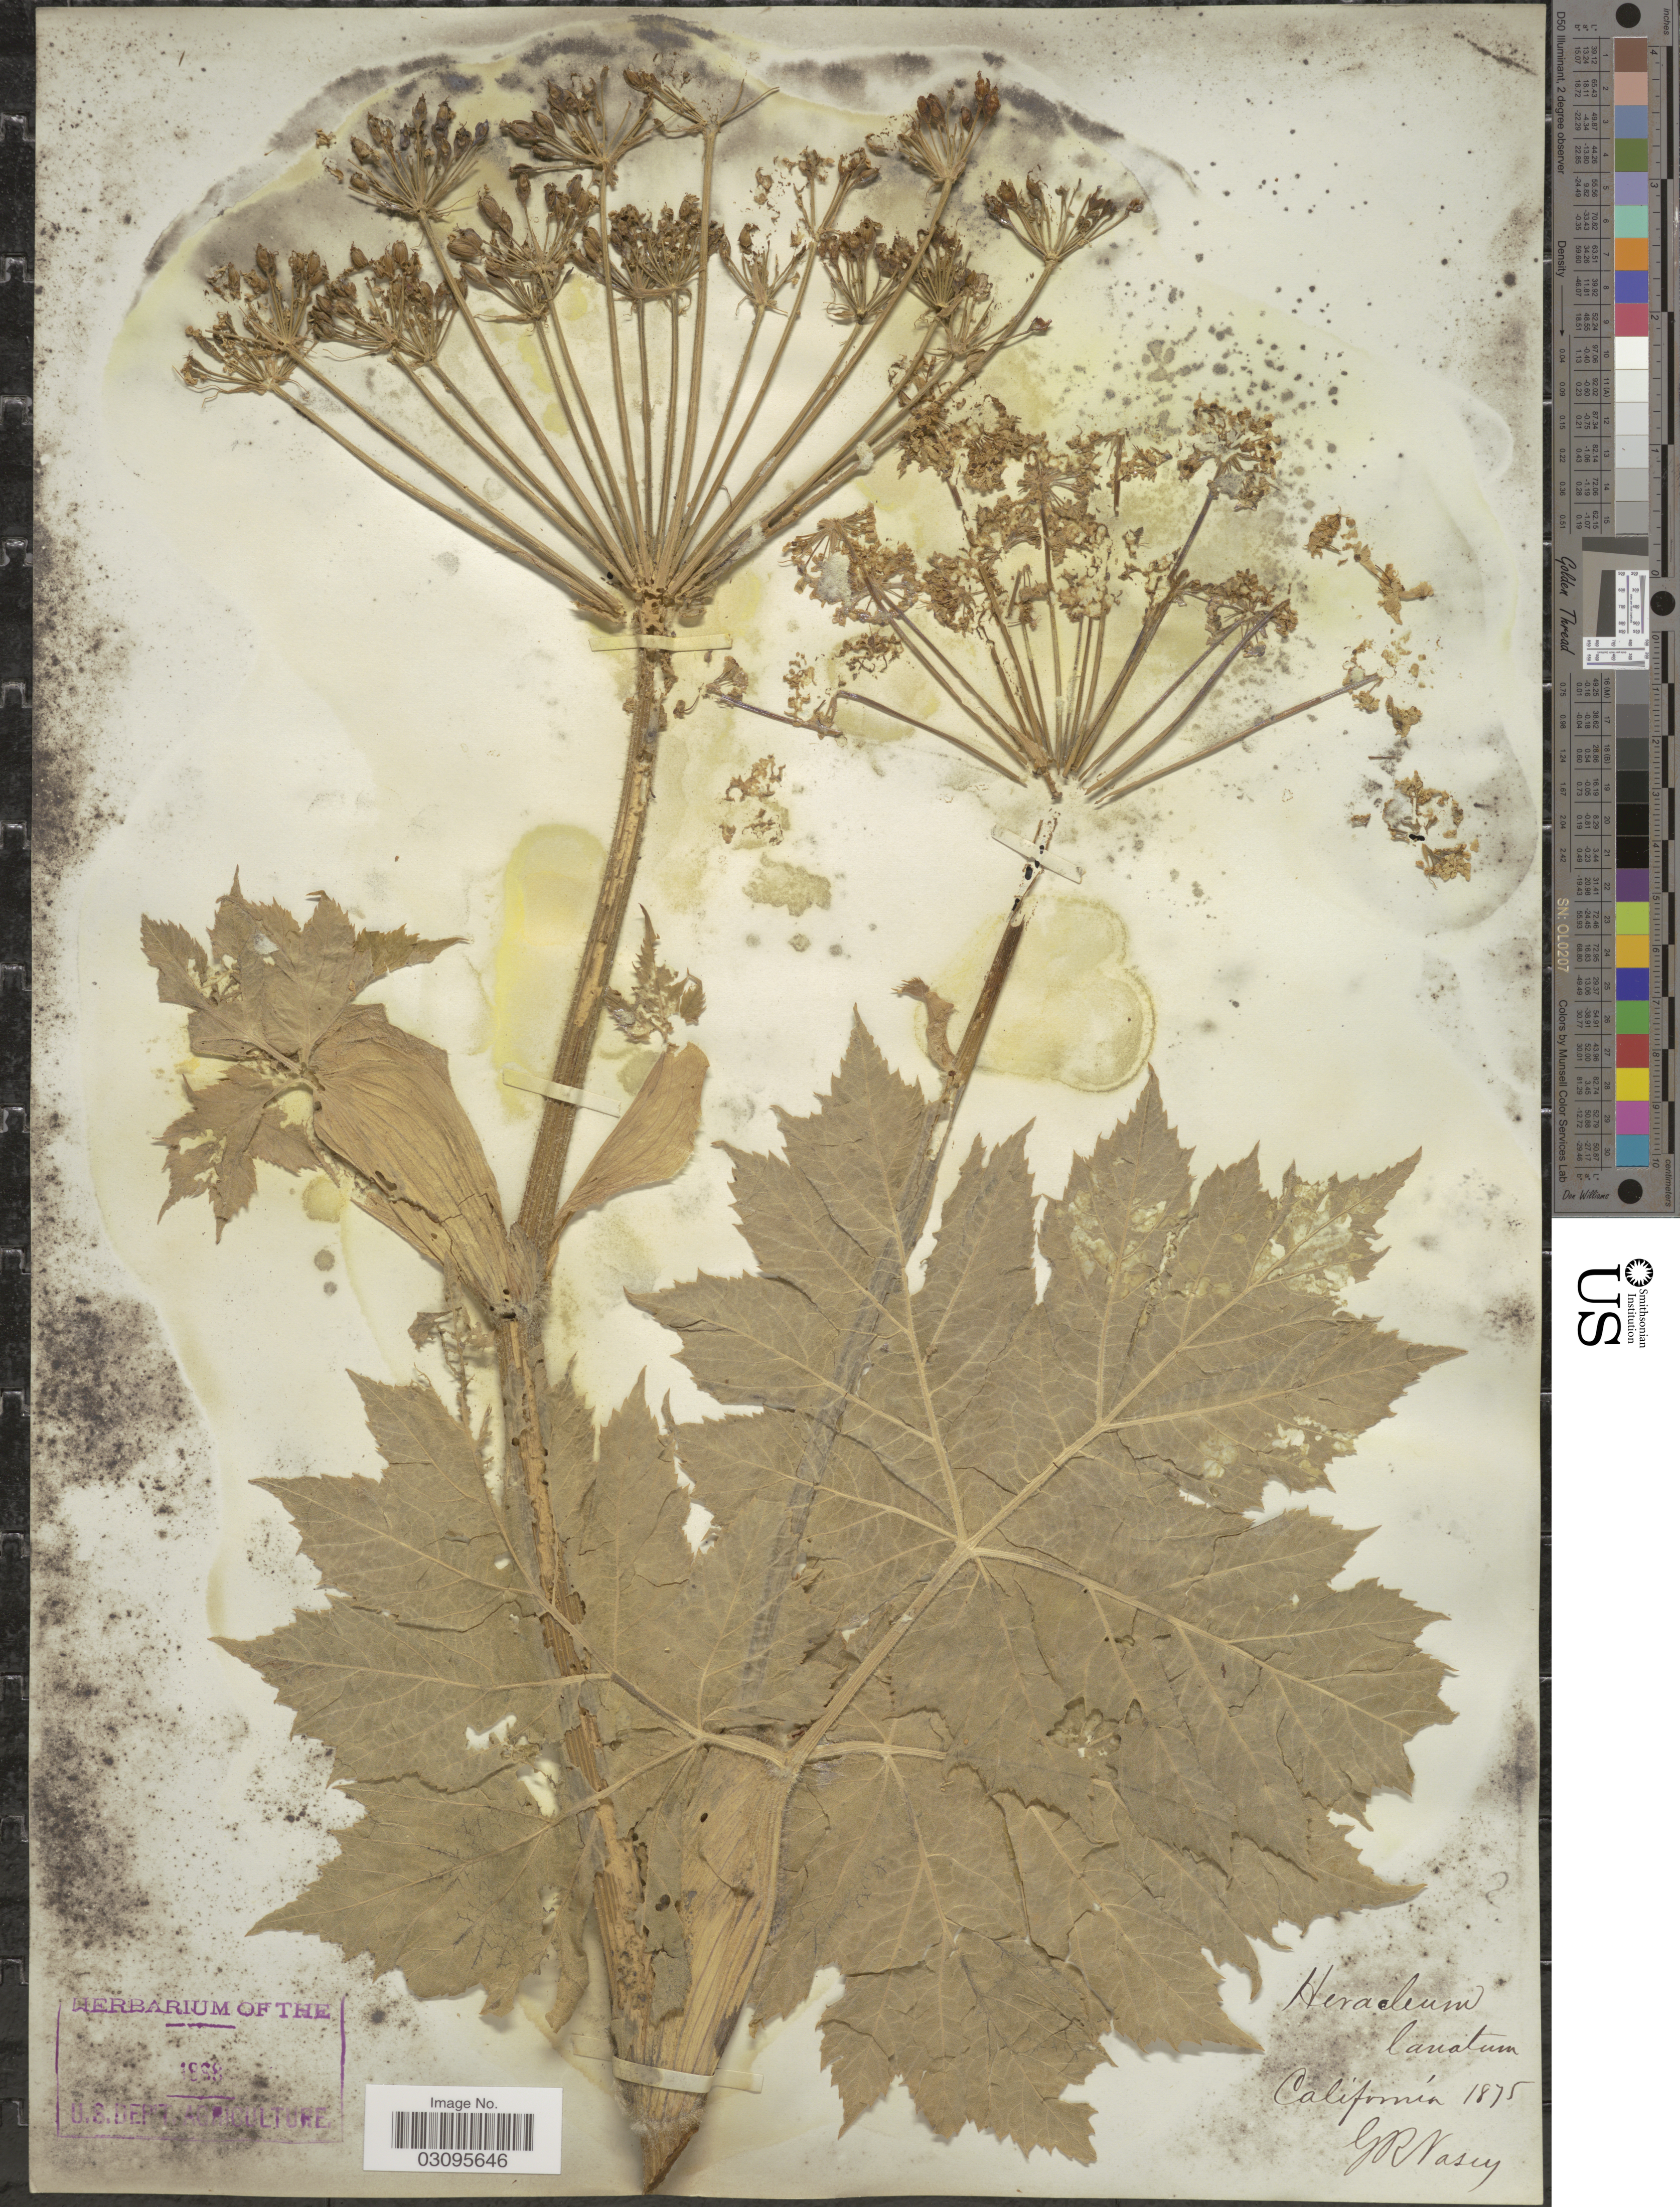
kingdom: Plantae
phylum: Tracheophyta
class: Magnoliopsida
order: Apiales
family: Apiaceae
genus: Heracleum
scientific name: Heracleum lanatum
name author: Michx.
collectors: G. R. Vasey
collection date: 1875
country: United States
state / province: California